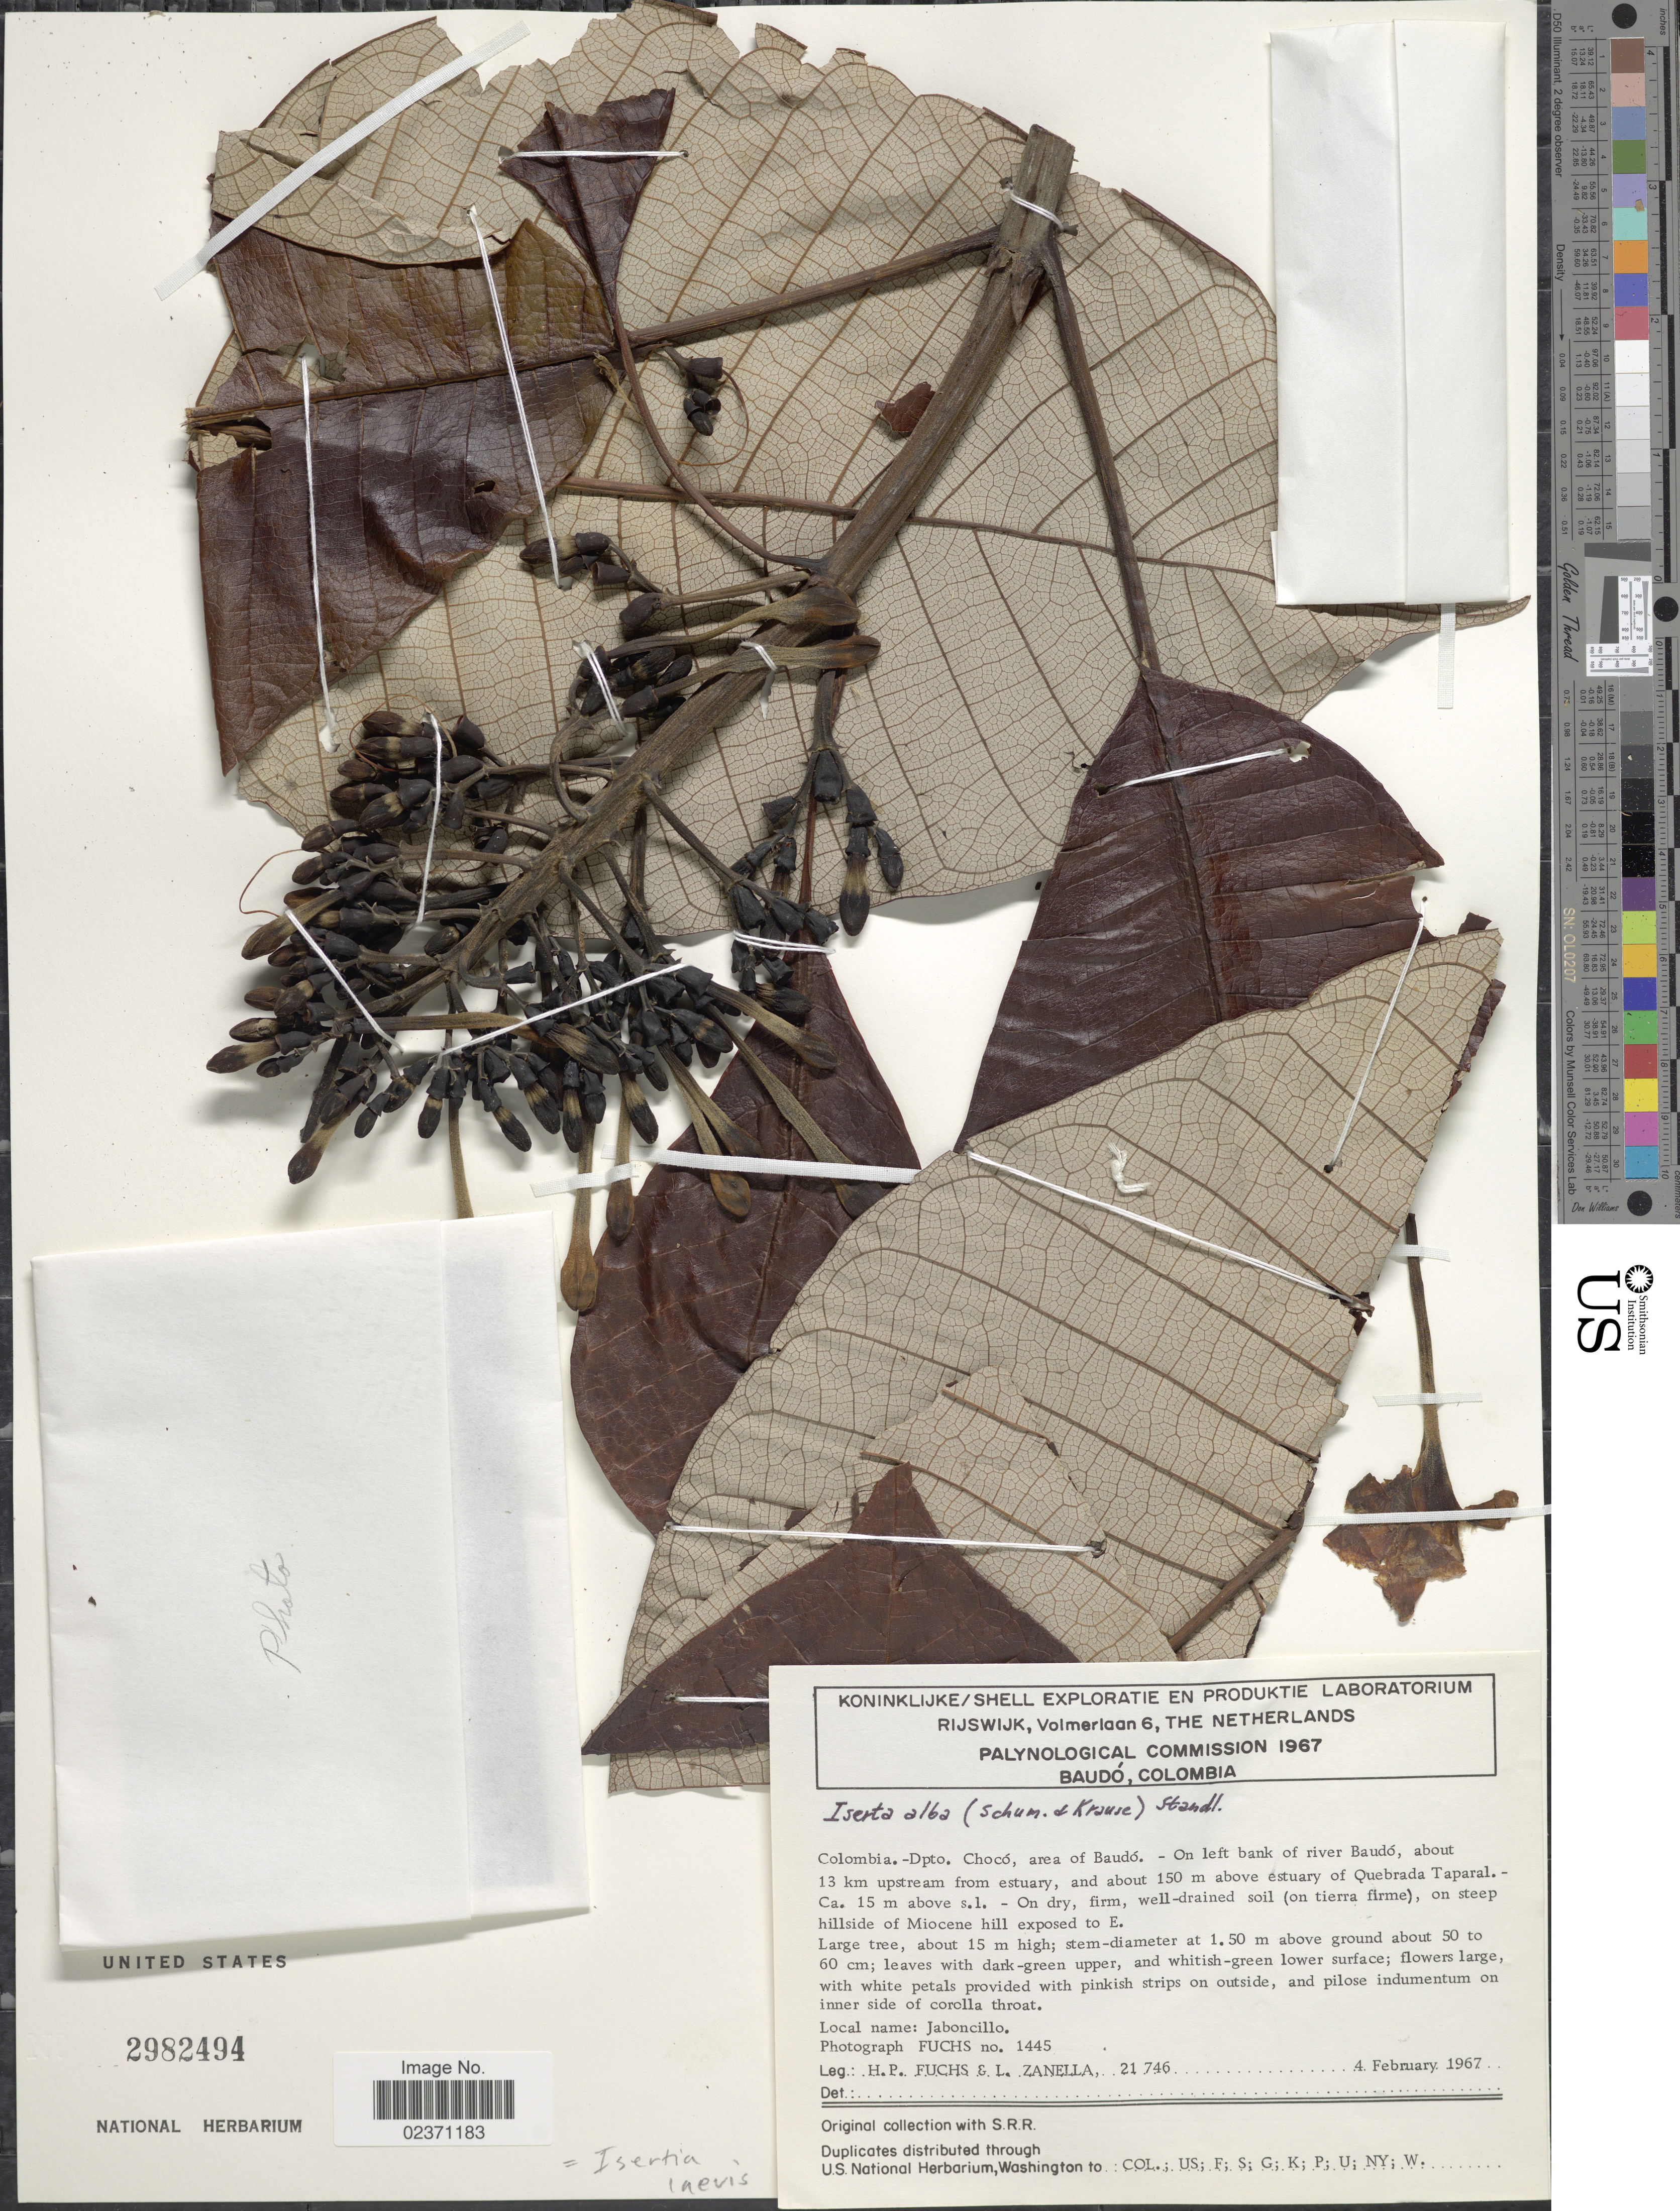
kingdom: Plantae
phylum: Tracheophyta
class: Magnoliopsida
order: Gentianales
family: Rubiaceae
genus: Isertia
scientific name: Isertia laevis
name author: (Triana) B.M. Boom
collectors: H. P. Fuchs & L. Zanella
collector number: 21746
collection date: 1967-02-04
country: Colombia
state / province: Chocó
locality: Dpto. Choco, area of Baudo. - On left bank of River Baudo, about 13 km upstream from estuary, and about 150 m above estuary of Quebrada Taparal. On dry, firm, well- drained soil ( on tierra firme), on steep hillside of Miocene hill exposed to E.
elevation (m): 15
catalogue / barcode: US 2982494